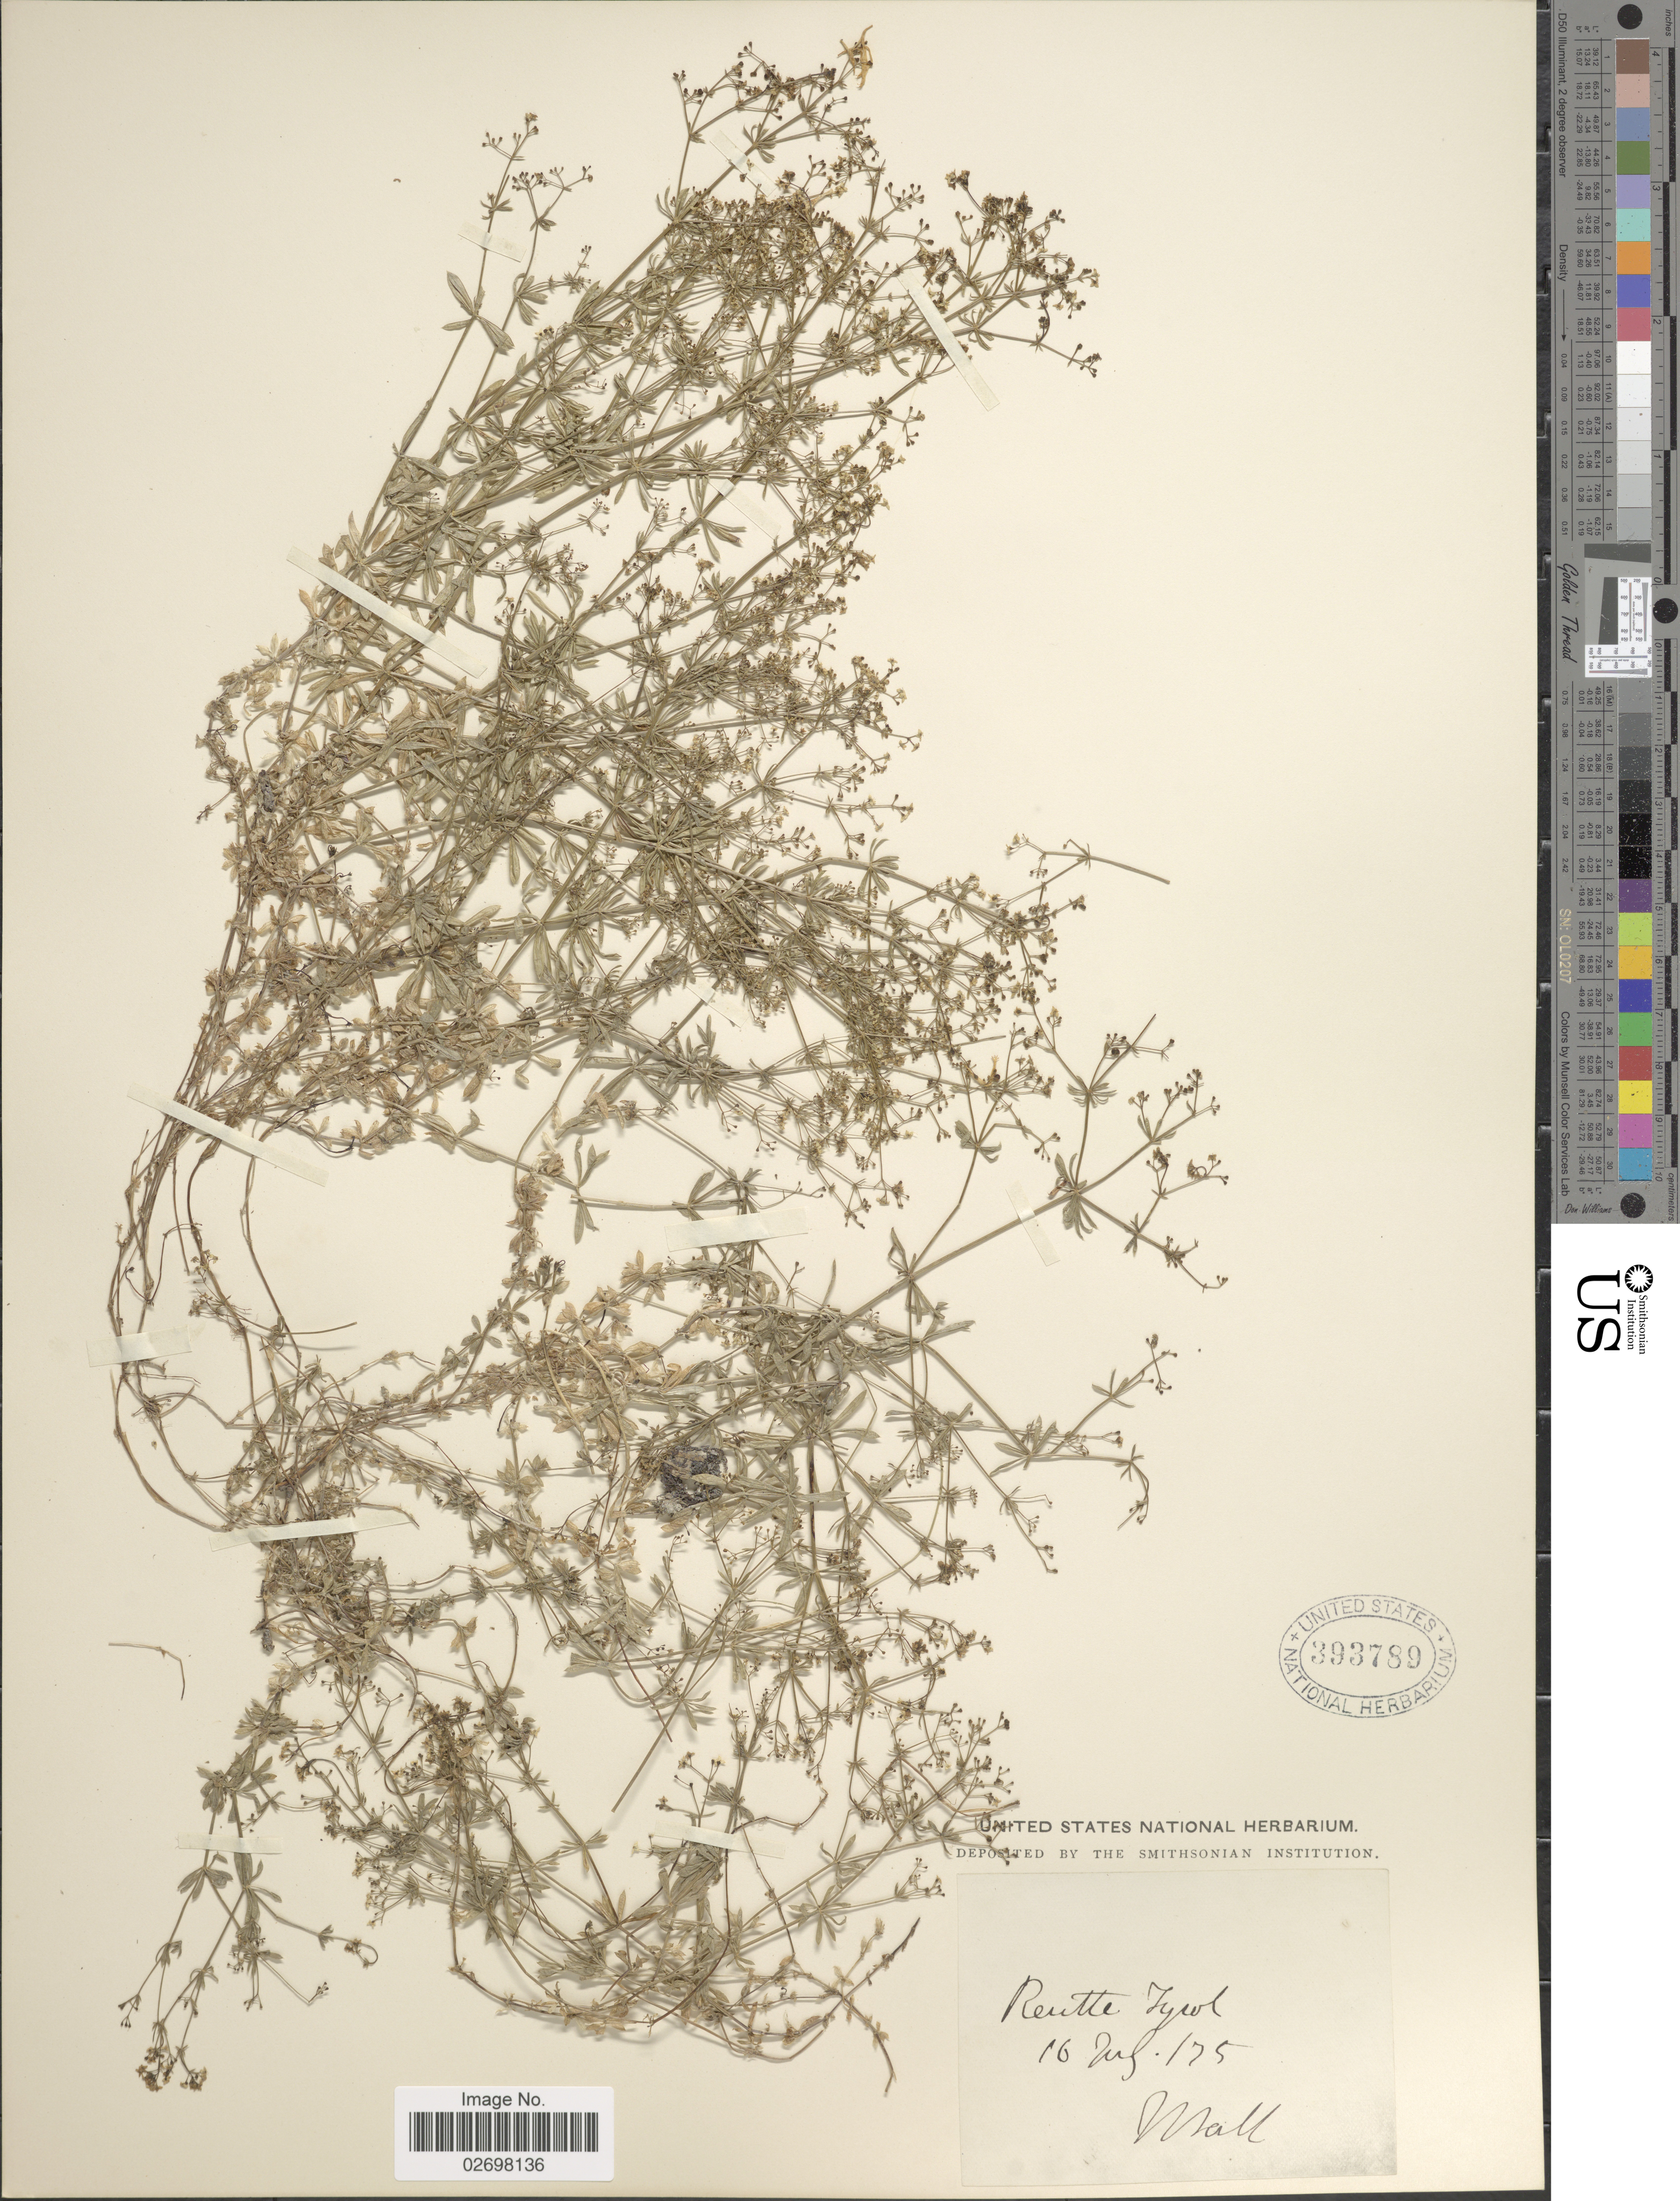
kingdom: Plantae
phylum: Tracheophyta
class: Magnoliopsida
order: Gentianales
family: Rubiaceae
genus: Galium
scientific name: Galium sp.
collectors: J. Ball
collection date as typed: Transcribed d/m/y: 16/7/75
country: Austria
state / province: Tirol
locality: Reutte, Tyrol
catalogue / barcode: US 393789